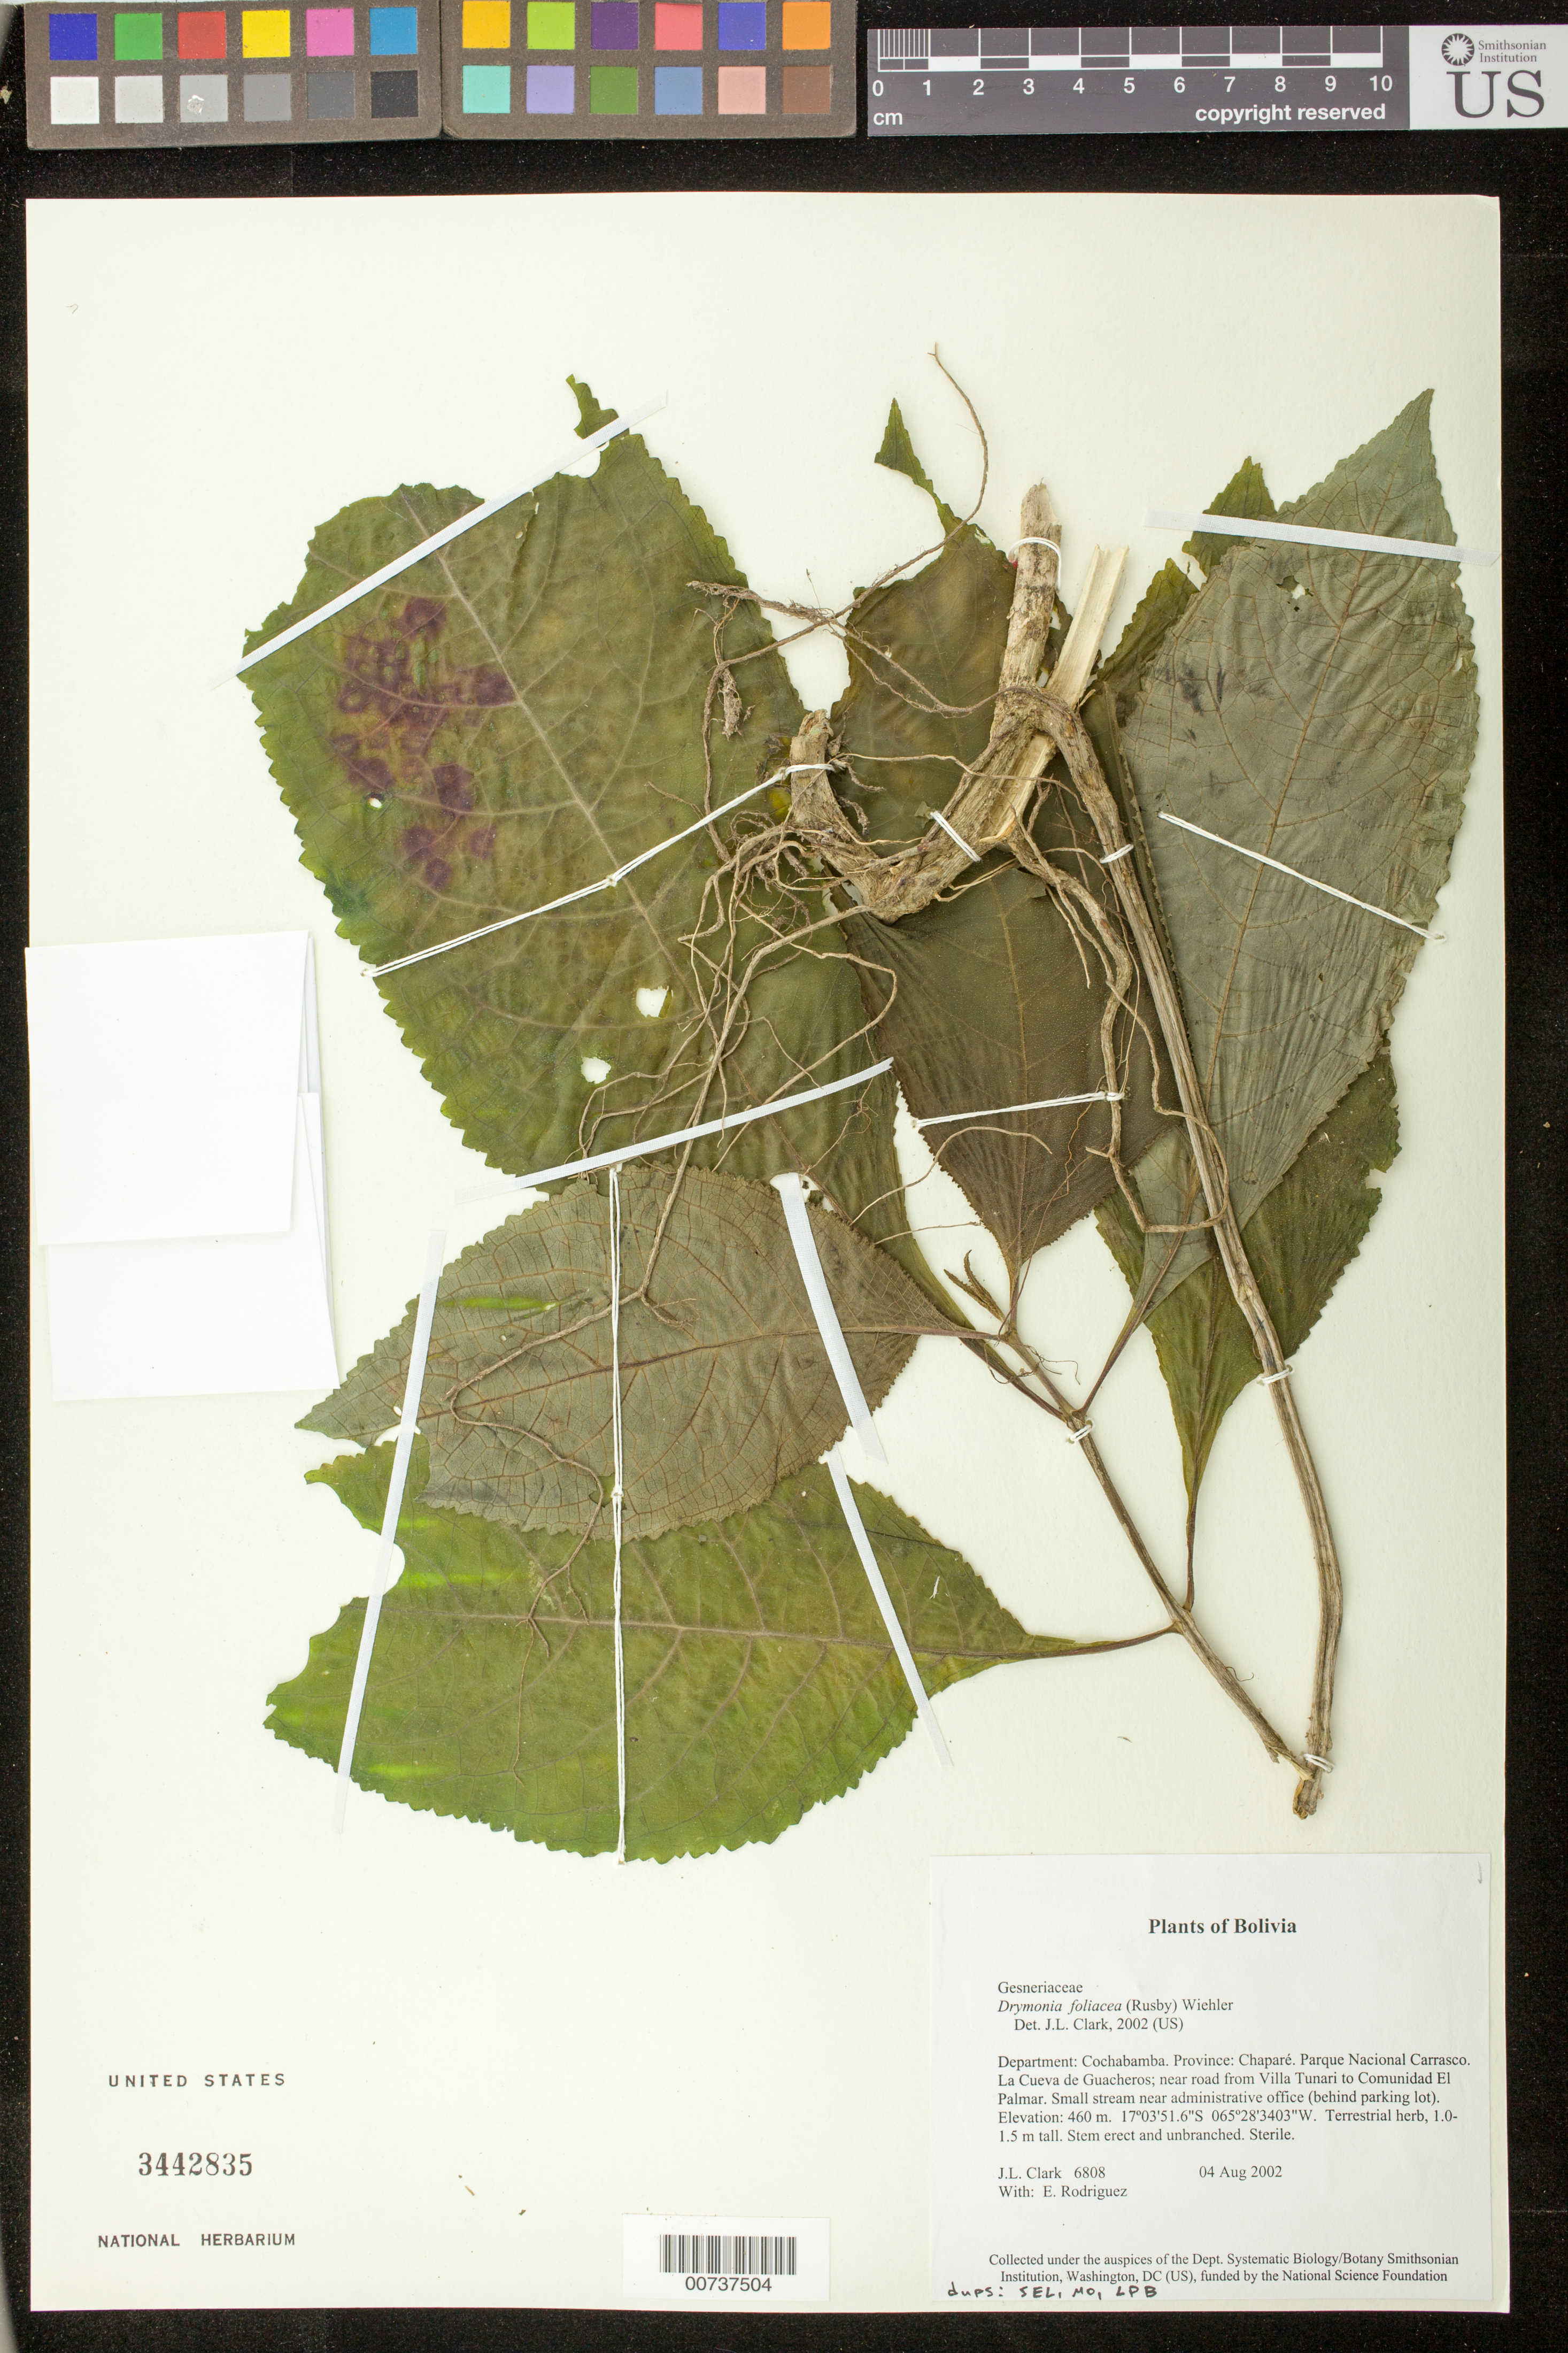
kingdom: Plantae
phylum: Tracheophyta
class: Magnoliopsida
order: Lamiales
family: Gesneriaceae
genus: Drymonia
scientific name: Drymonia foliacea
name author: (Rusby) Wiehler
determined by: Clark, J. L., (SEL), The Marie Selby Botanical Garden (UNITED STATES)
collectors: J. L. Clark & E. Rodriguez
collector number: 6808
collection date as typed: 04 Aug 2002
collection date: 2002-08-04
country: Bolivia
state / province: Cochabamba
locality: Chaparé, Parque Nacional Carrasco. La Cueva de Guacheros; near road from Villa Tunari to Comunidad El Palmar. Small stream near administrative office (behind parking lot).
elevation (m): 460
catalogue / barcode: US 3442835